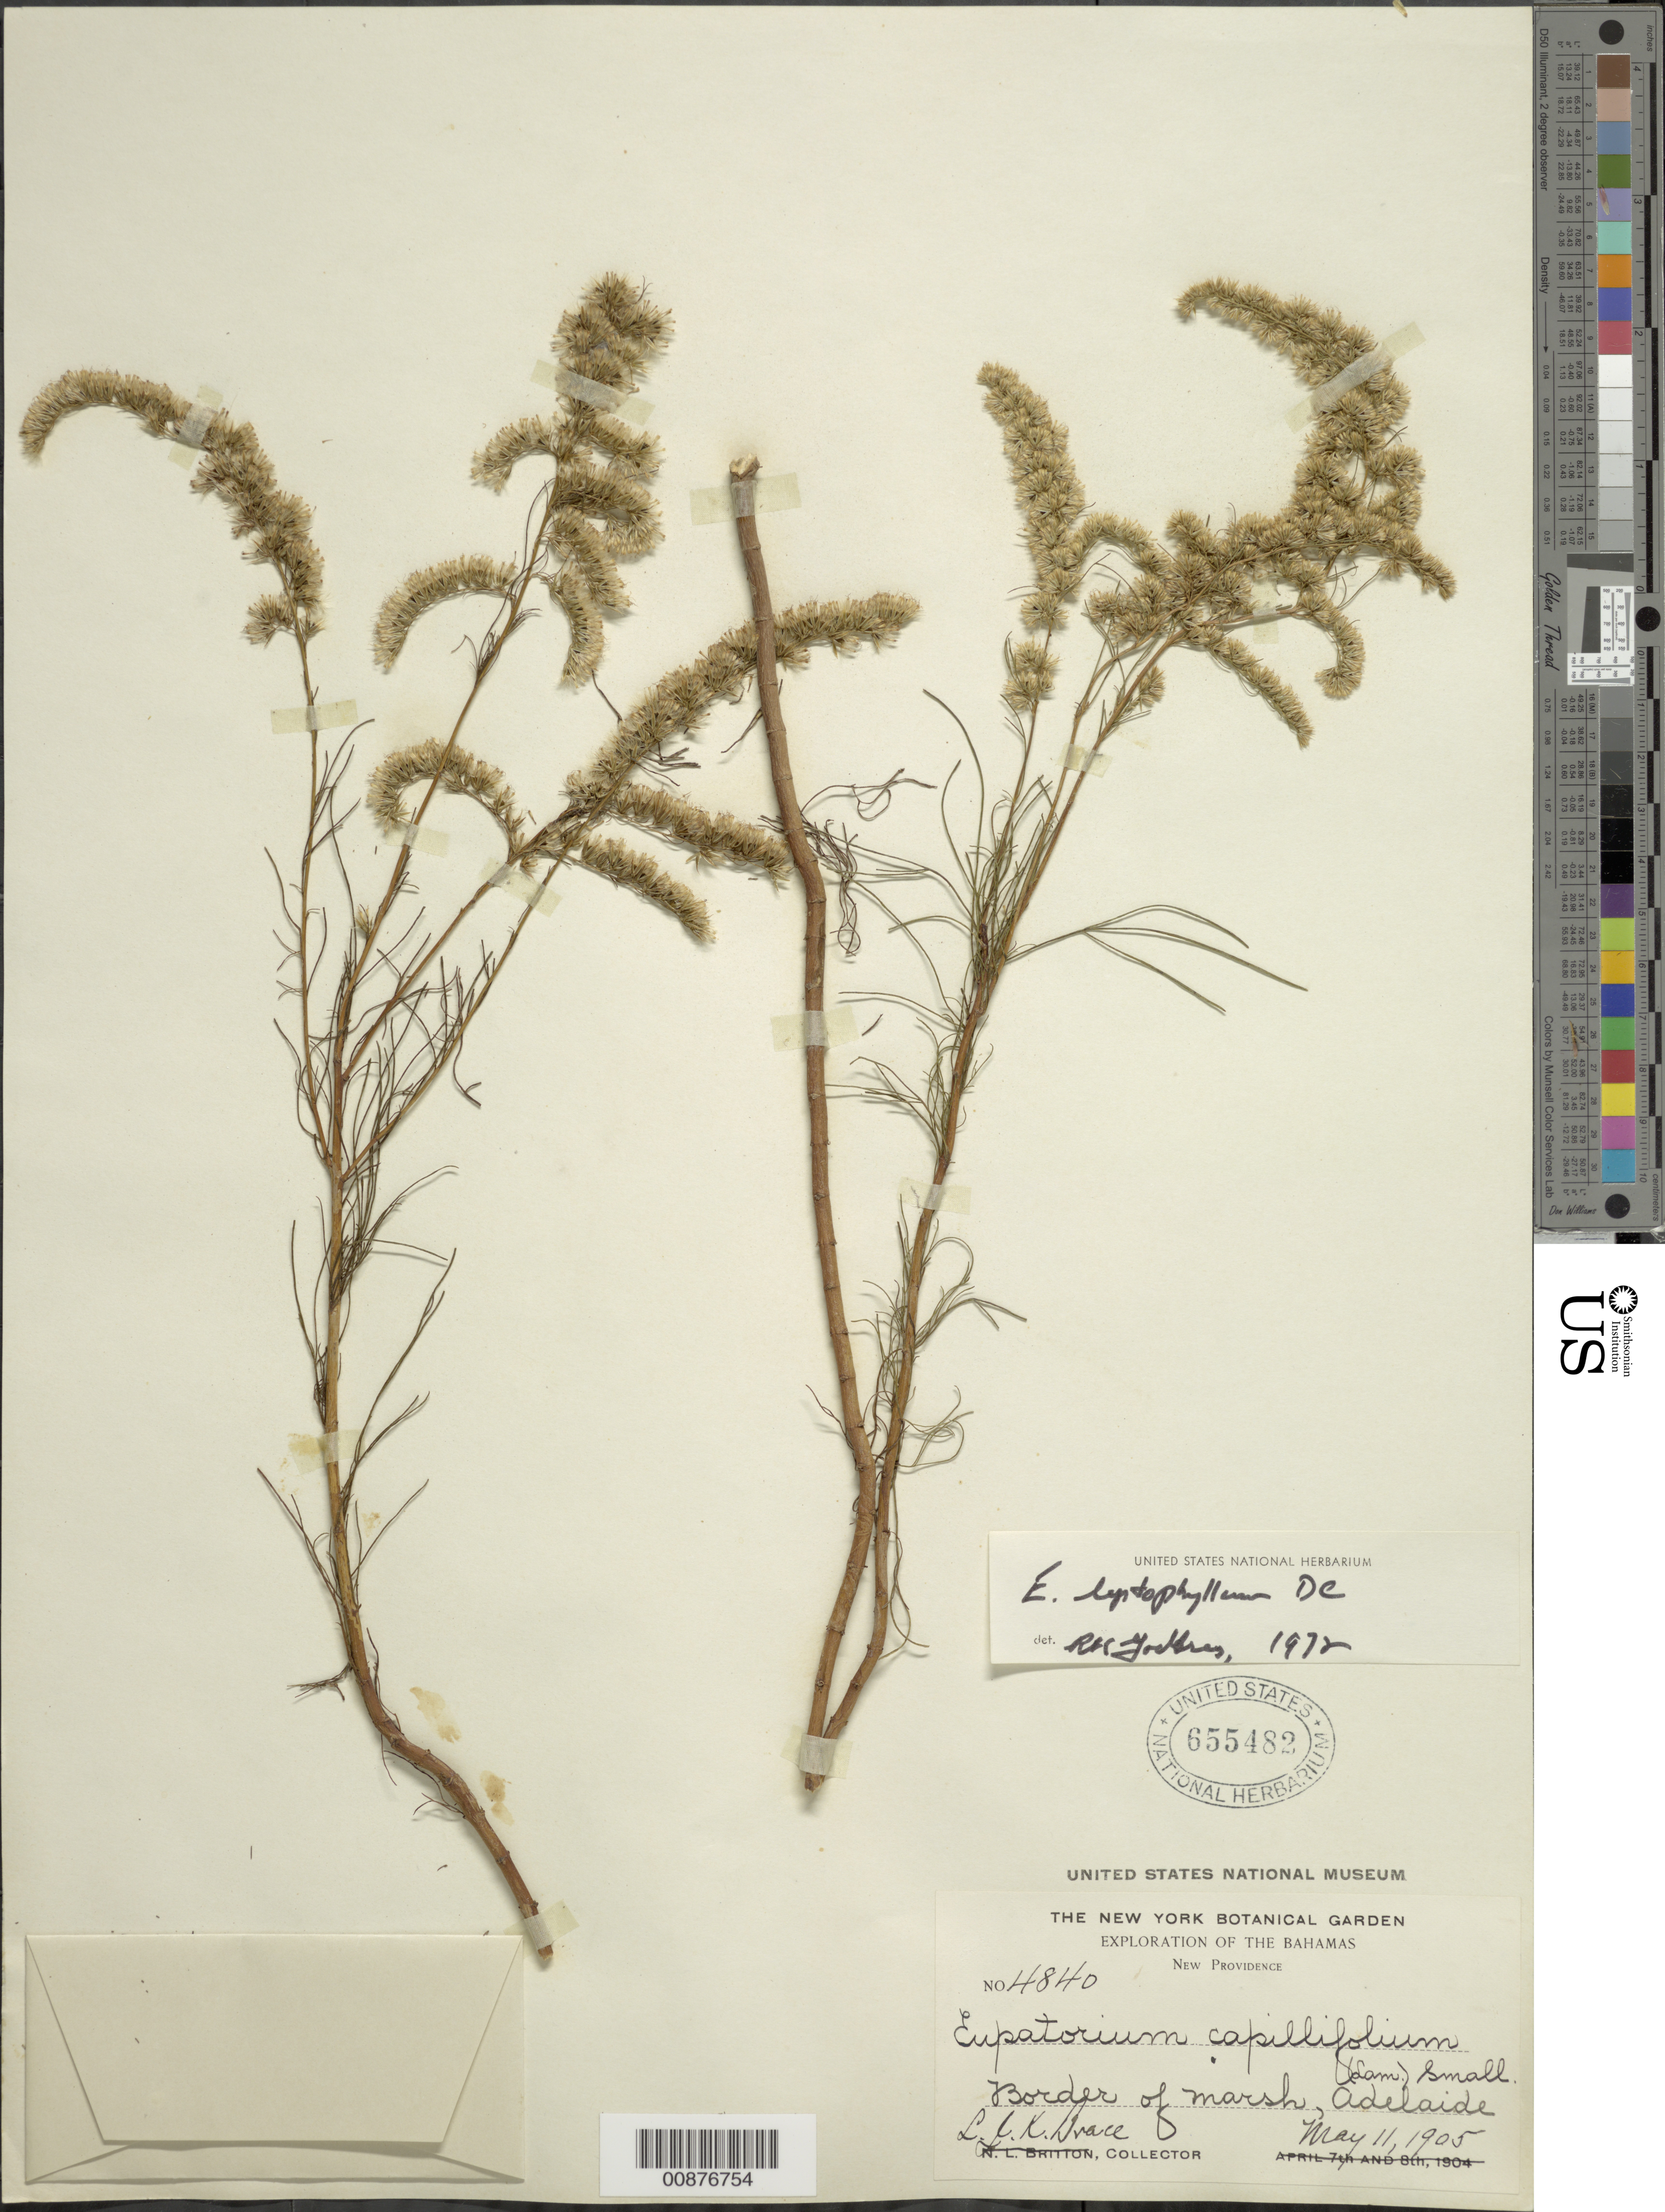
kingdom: Plantae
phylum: Tracheophyta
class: Magnoliopsida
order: Asterales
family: Asteraceae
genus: Eupatorium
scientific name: Eupatorium leptophyllum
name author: DC.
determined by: Godfrey, R. K.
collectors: L. J. K. Brace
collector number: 4840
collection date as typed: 11 May 1905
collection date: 1905-05-11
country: Bahamas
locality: New Providence. Adelaide.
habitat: Border of marsh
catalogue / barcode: US 655482